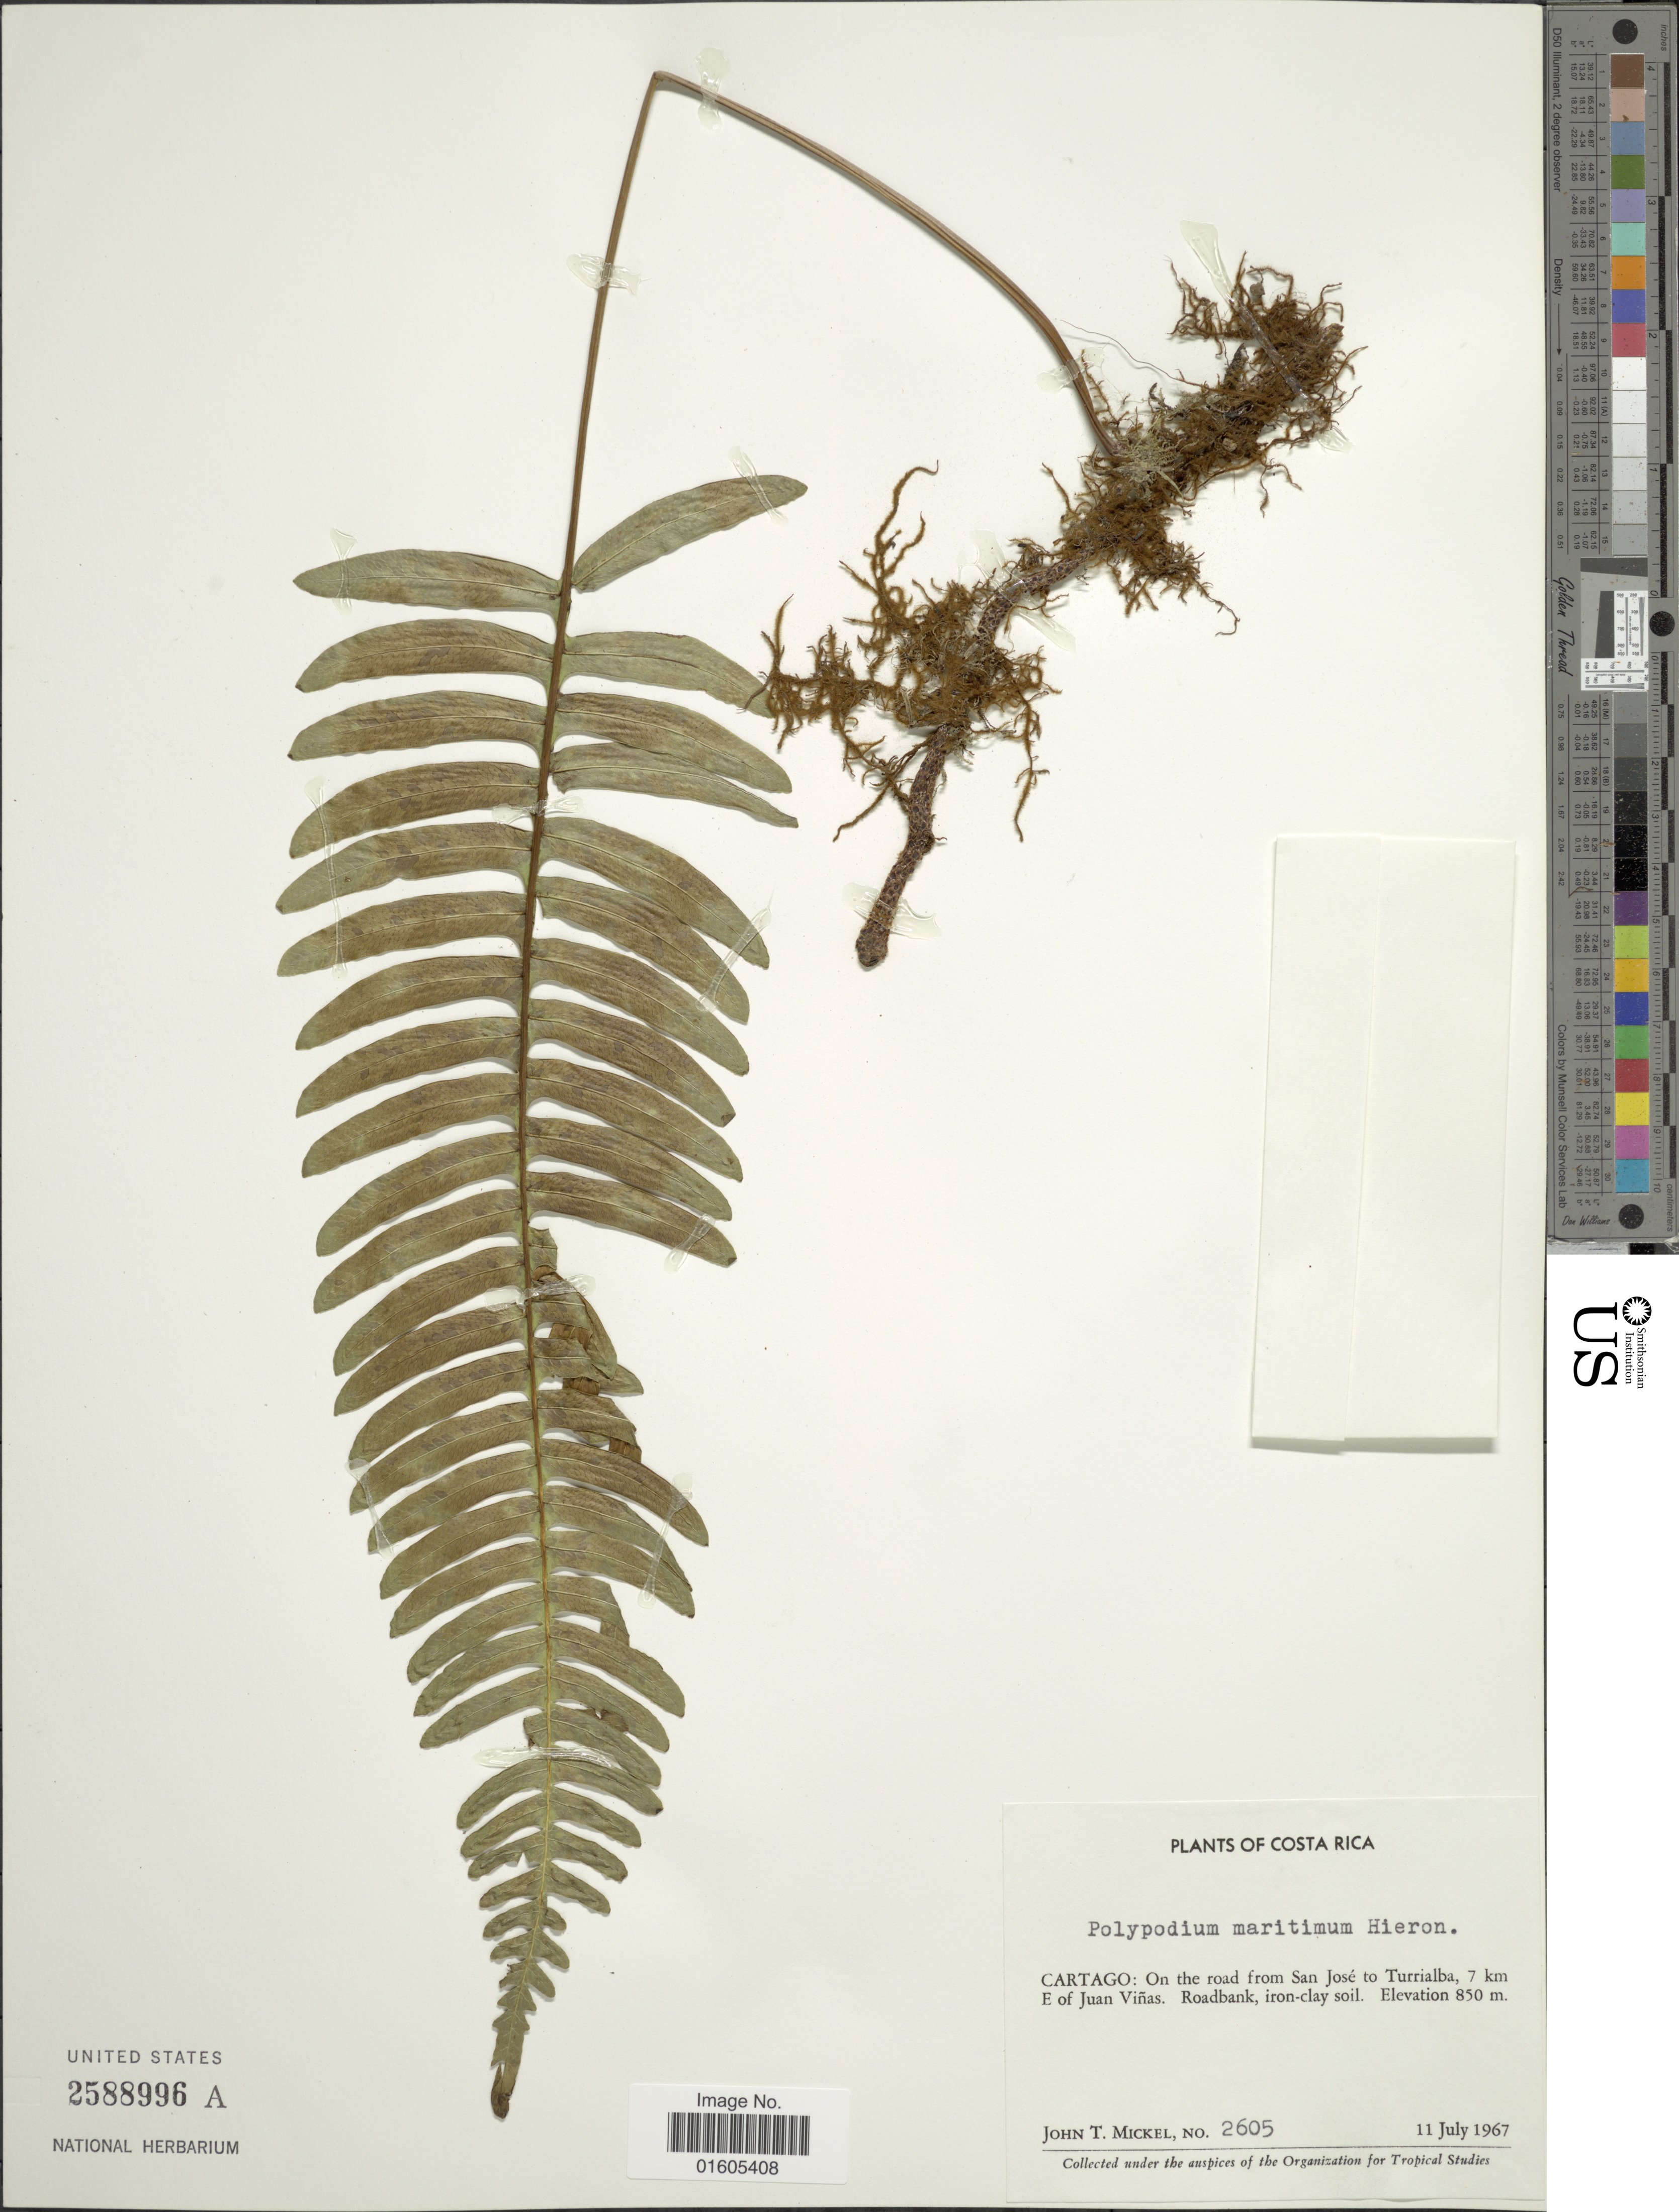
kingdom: Plantae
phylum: Tracheophyta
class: Polypodiopsida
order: Polypodiales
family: Polypodiaceae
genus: Serpocaulon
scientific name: Serpocaulon maritimum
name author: (Hieron.) A.R. Sm.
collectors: J. T. Mickel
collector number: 2605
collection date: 1967-07-11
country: Costa Rica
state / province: Cartago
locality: On the road from San José to Turrialba, 7 km E of Juan Viñas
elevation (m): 850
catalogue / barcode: US 2588996A